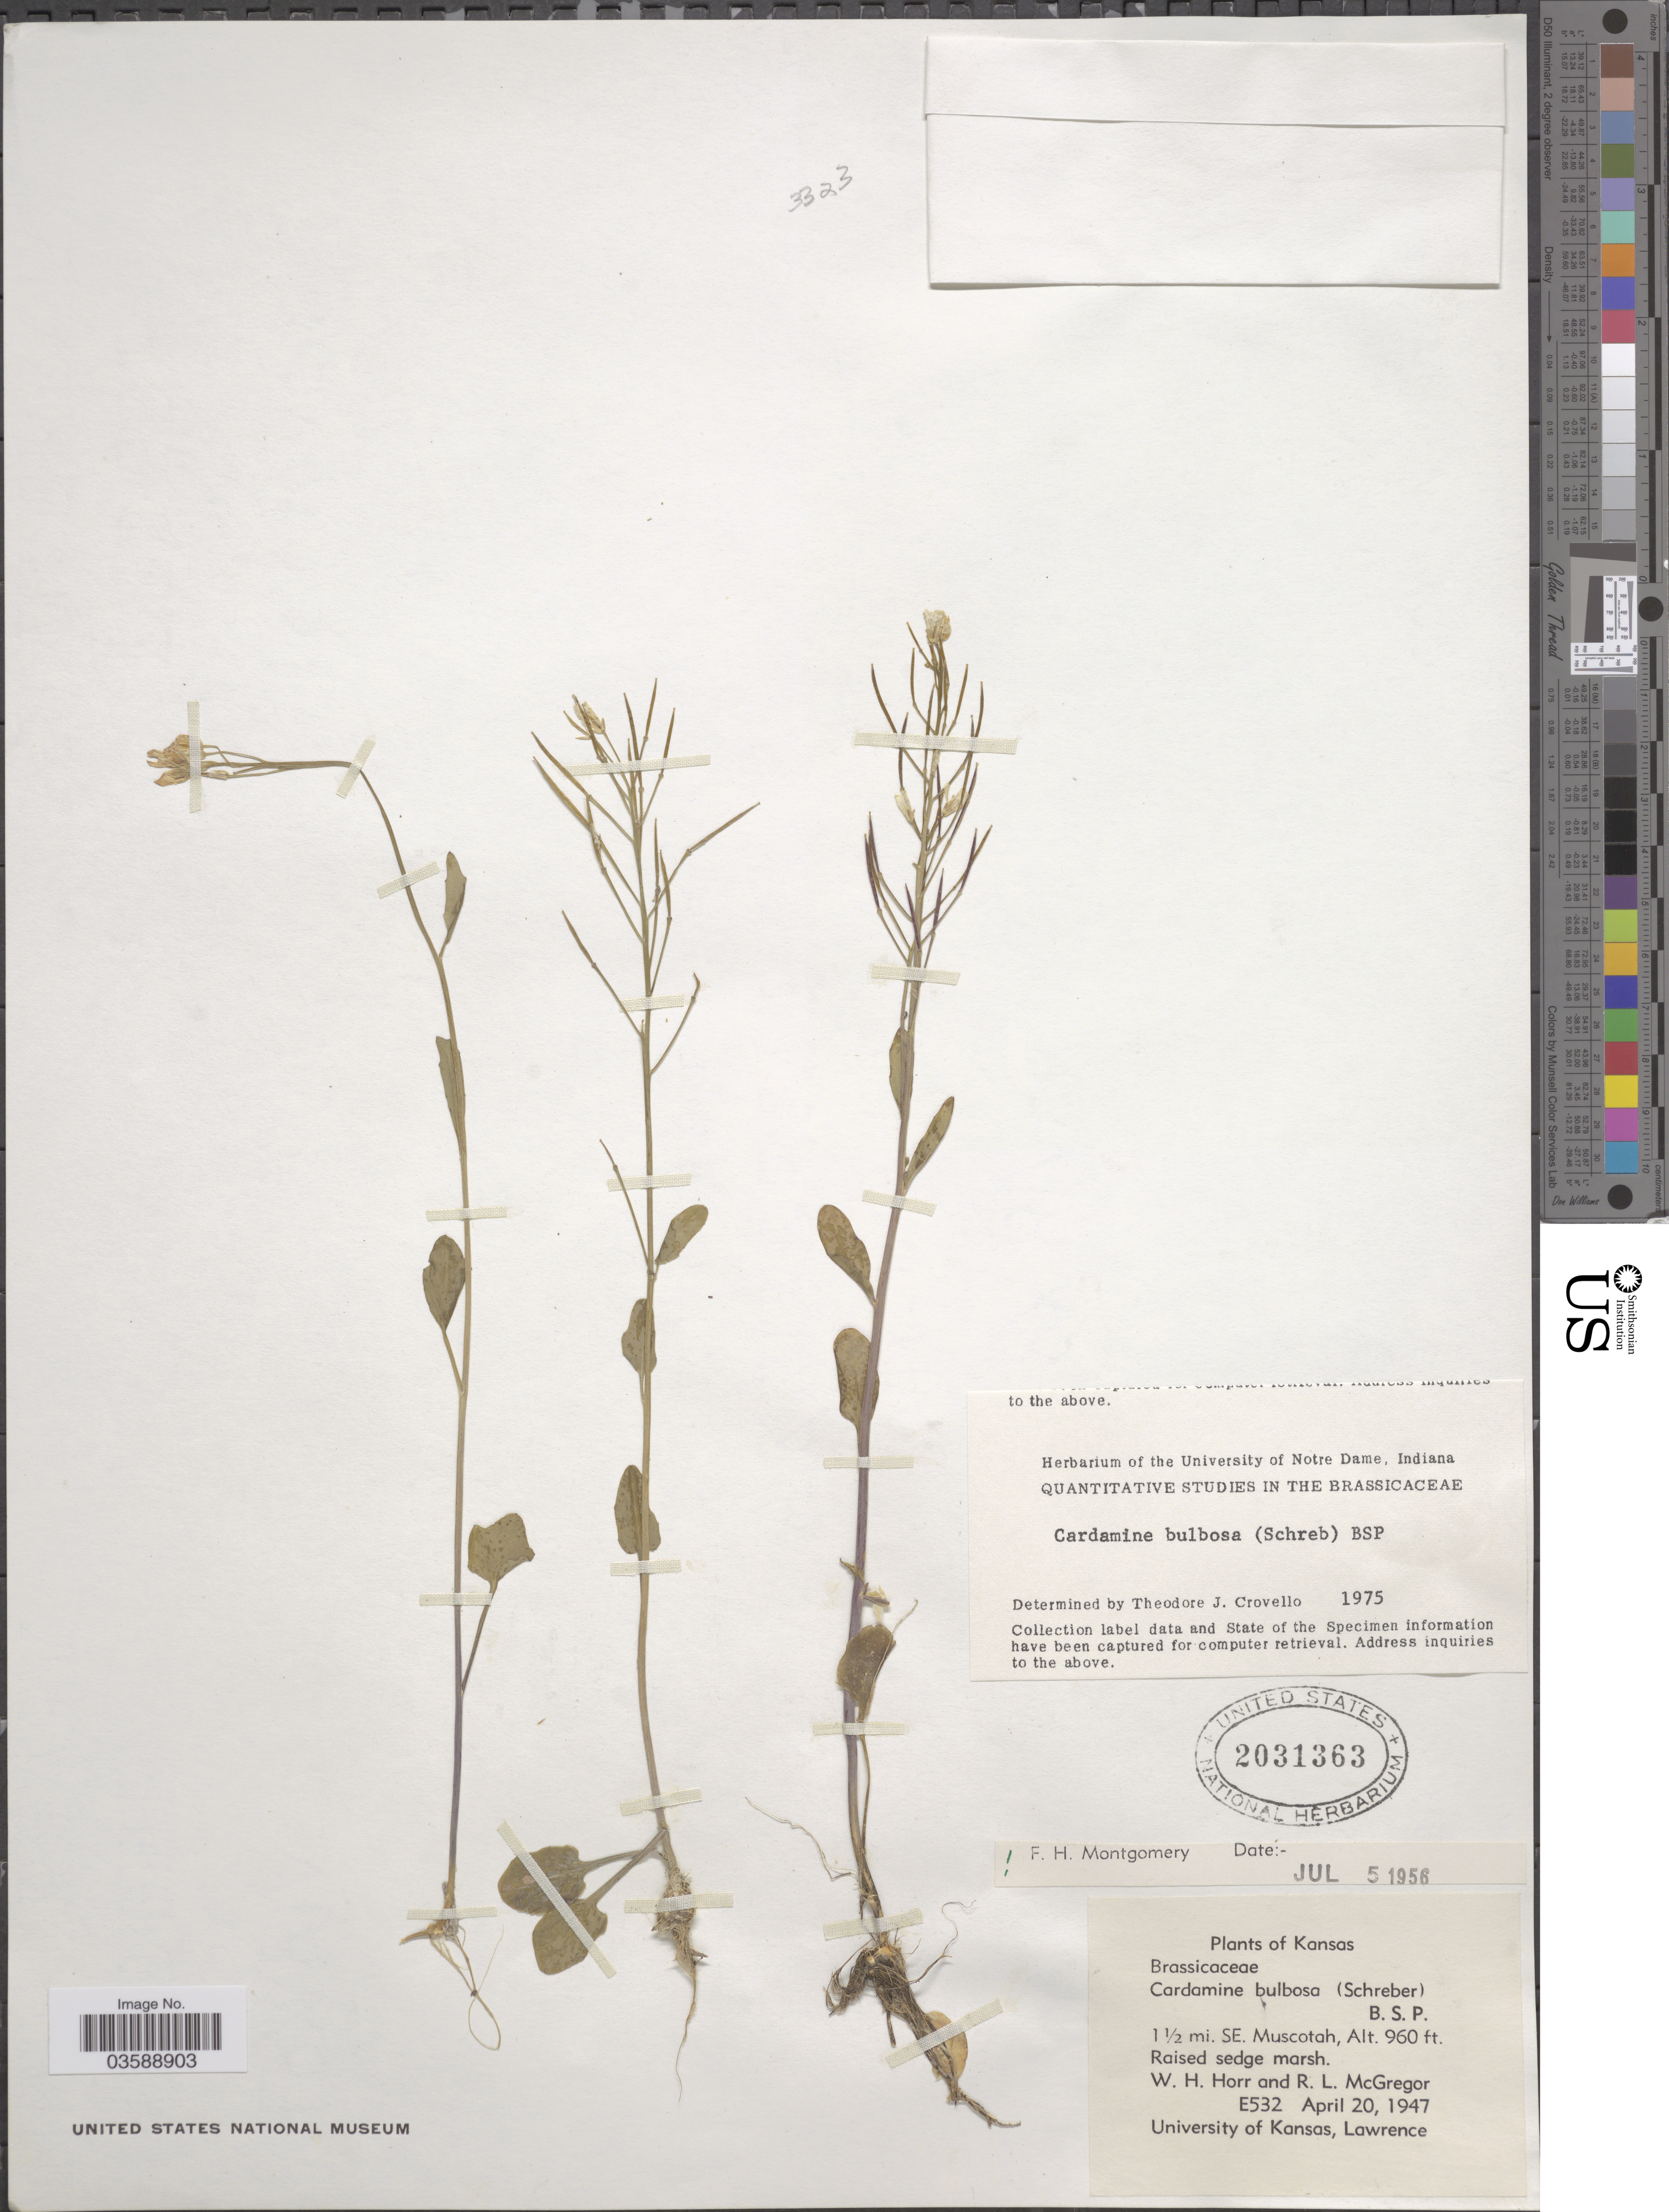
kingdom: Plantae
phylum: Tracheophyta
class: Magnoliopsida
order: Brassicales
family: Brassicaceae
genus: Cardamine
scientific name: Cardamine bulbosa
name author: (Schreb. ex Muhl.) Britton et al.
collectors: W. H. Horr & R. McGregor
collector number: E532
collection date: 1947-04-20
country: United States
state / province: Kansas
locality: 1½ mi. SE. Muscotah.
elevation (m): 293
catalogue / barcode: US 2031363